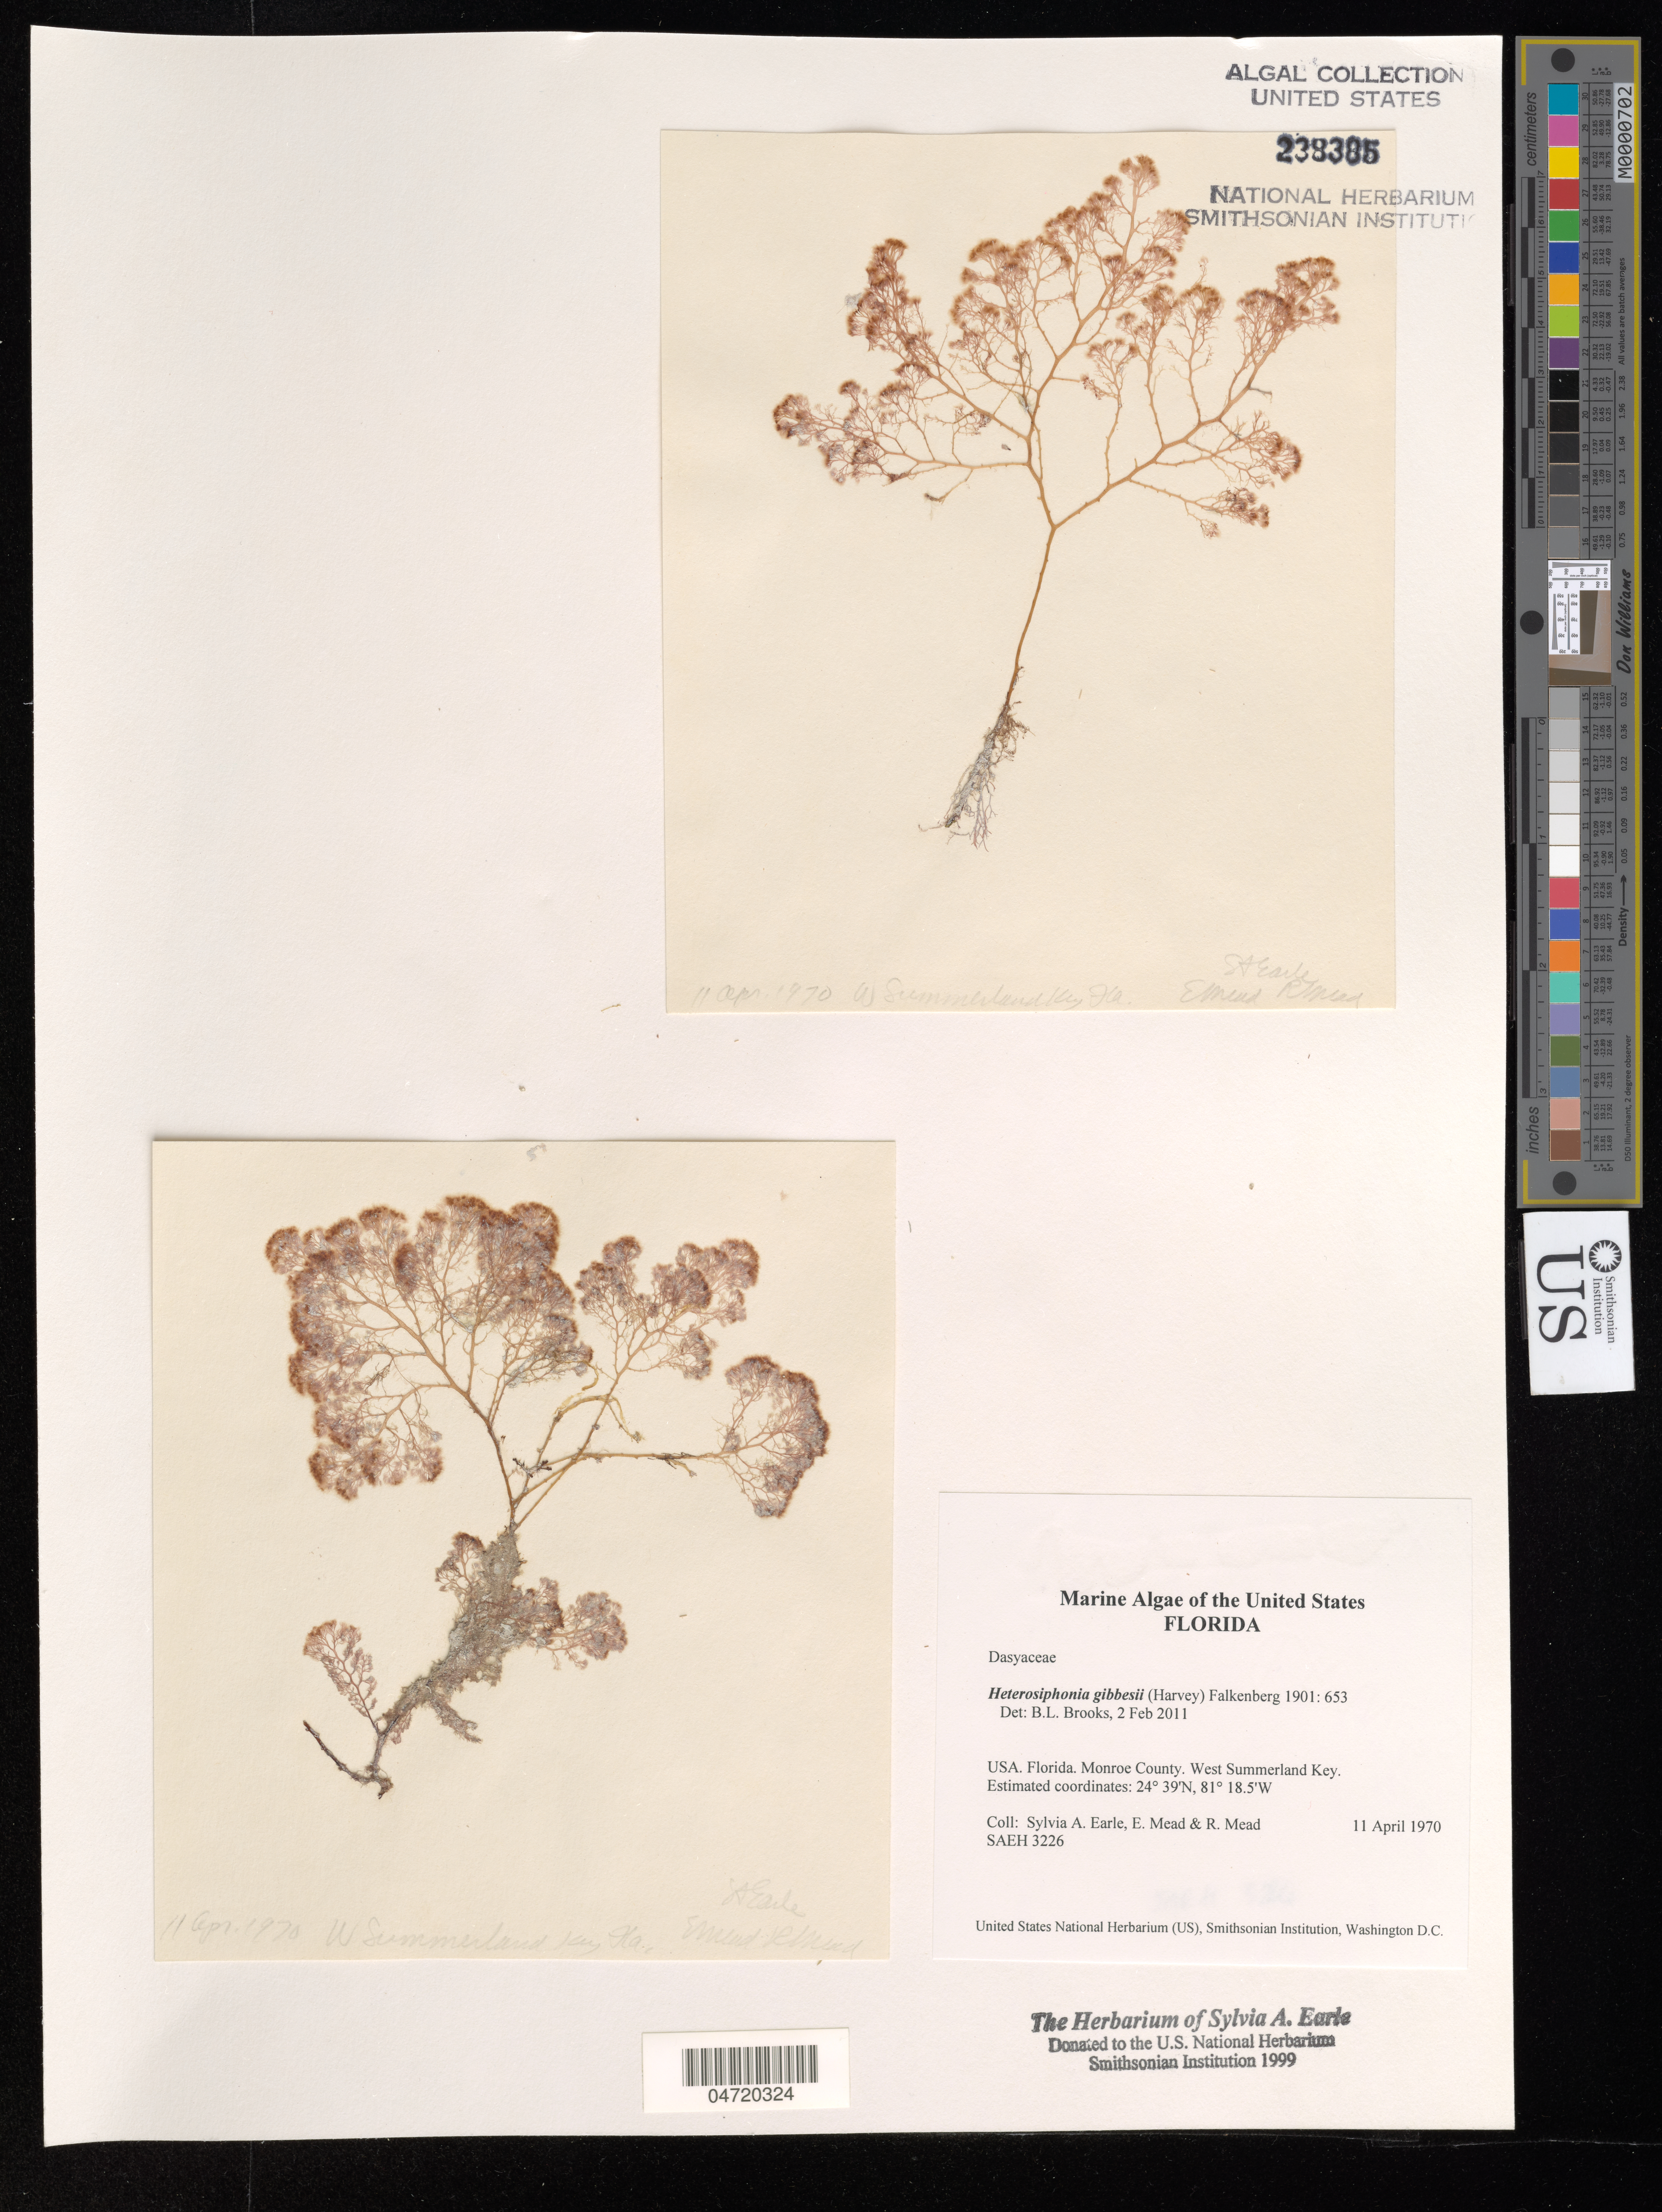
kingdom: Plantae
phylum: Rhodophyta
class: Florideophyceae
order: Ceramiales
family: Dasyaceae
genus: Heterosiphonia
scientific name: Heterosiphonia gibbesii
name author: (Harv.)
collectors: S. A. Earle, E. Mead & R. Mead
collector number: SAEH3226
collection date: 1970-04-11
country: United States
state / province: Florida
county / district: Monroe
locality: Monroe County. West Summerland Key.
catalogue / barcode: US 238385